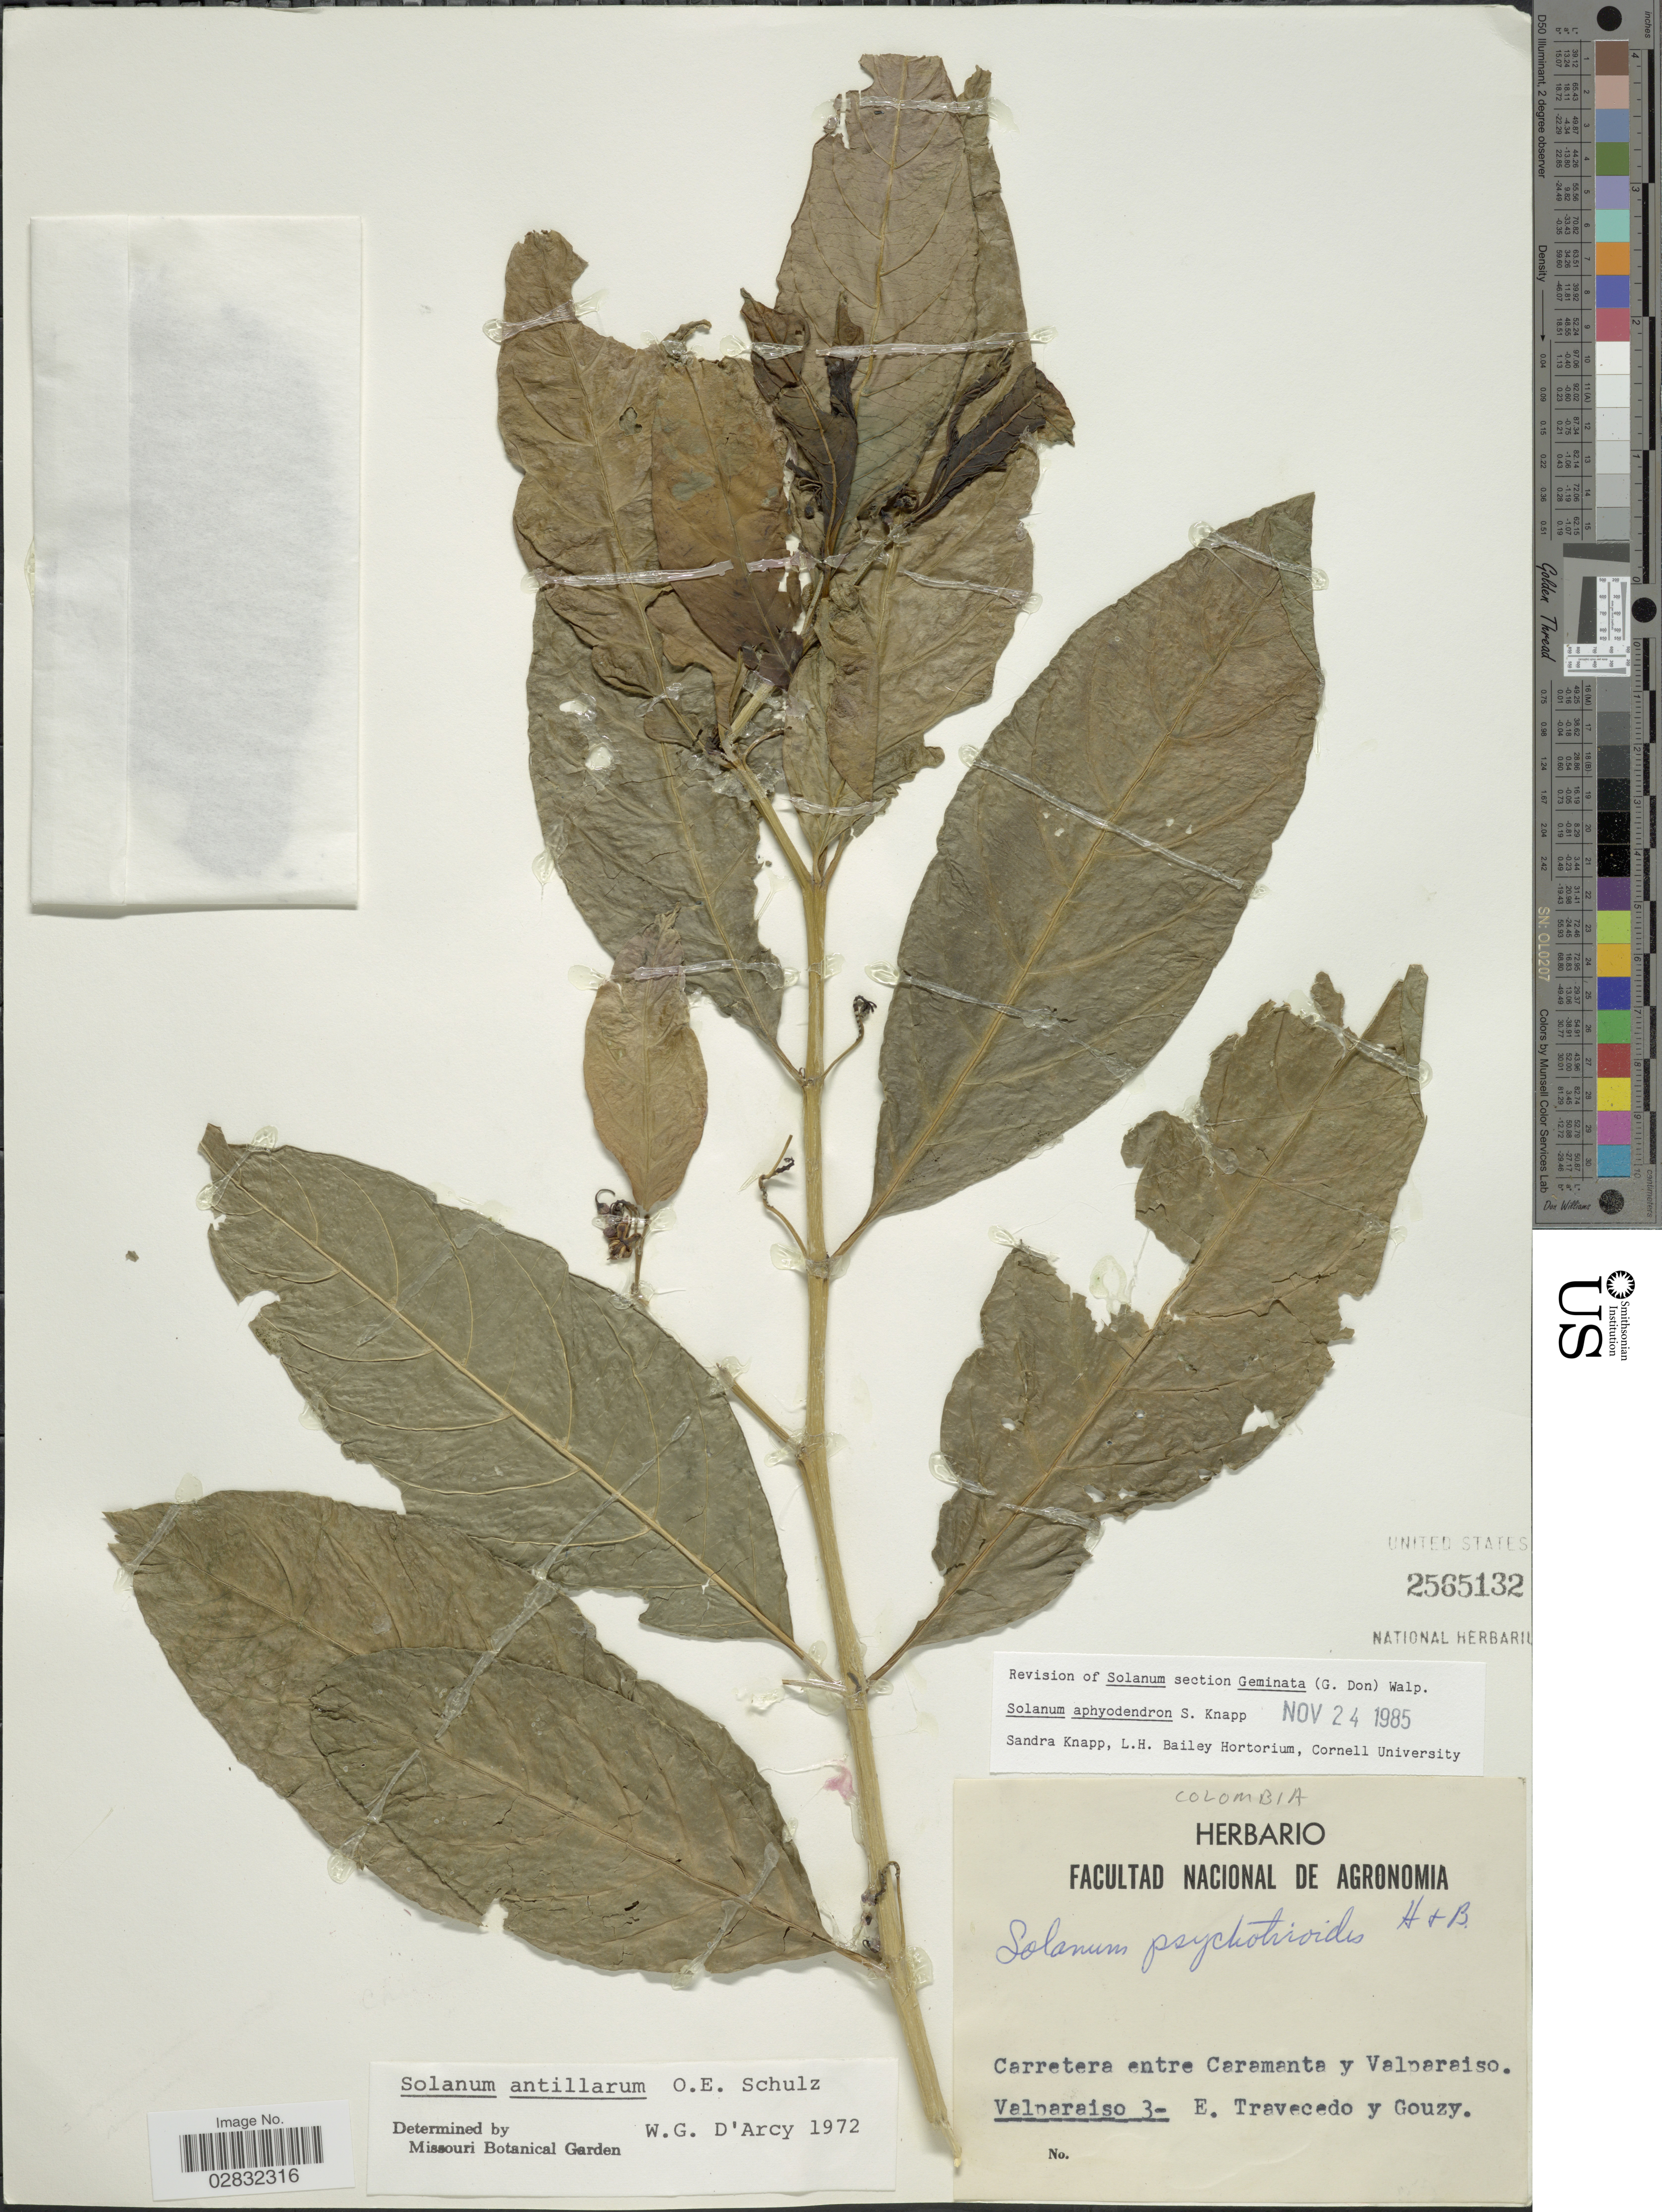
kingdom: Plantae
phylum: Tracheophyta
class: Magnoliopsida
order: Solanales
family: Solanaceae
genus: Solanum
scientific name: Solanum aphyodendron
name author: S. Knapp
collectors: E. Travecedo & -. Gouzy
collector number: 3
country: Colombia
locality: Carretera entre Caramanta y Valparaiso.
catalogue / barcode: US 2565132